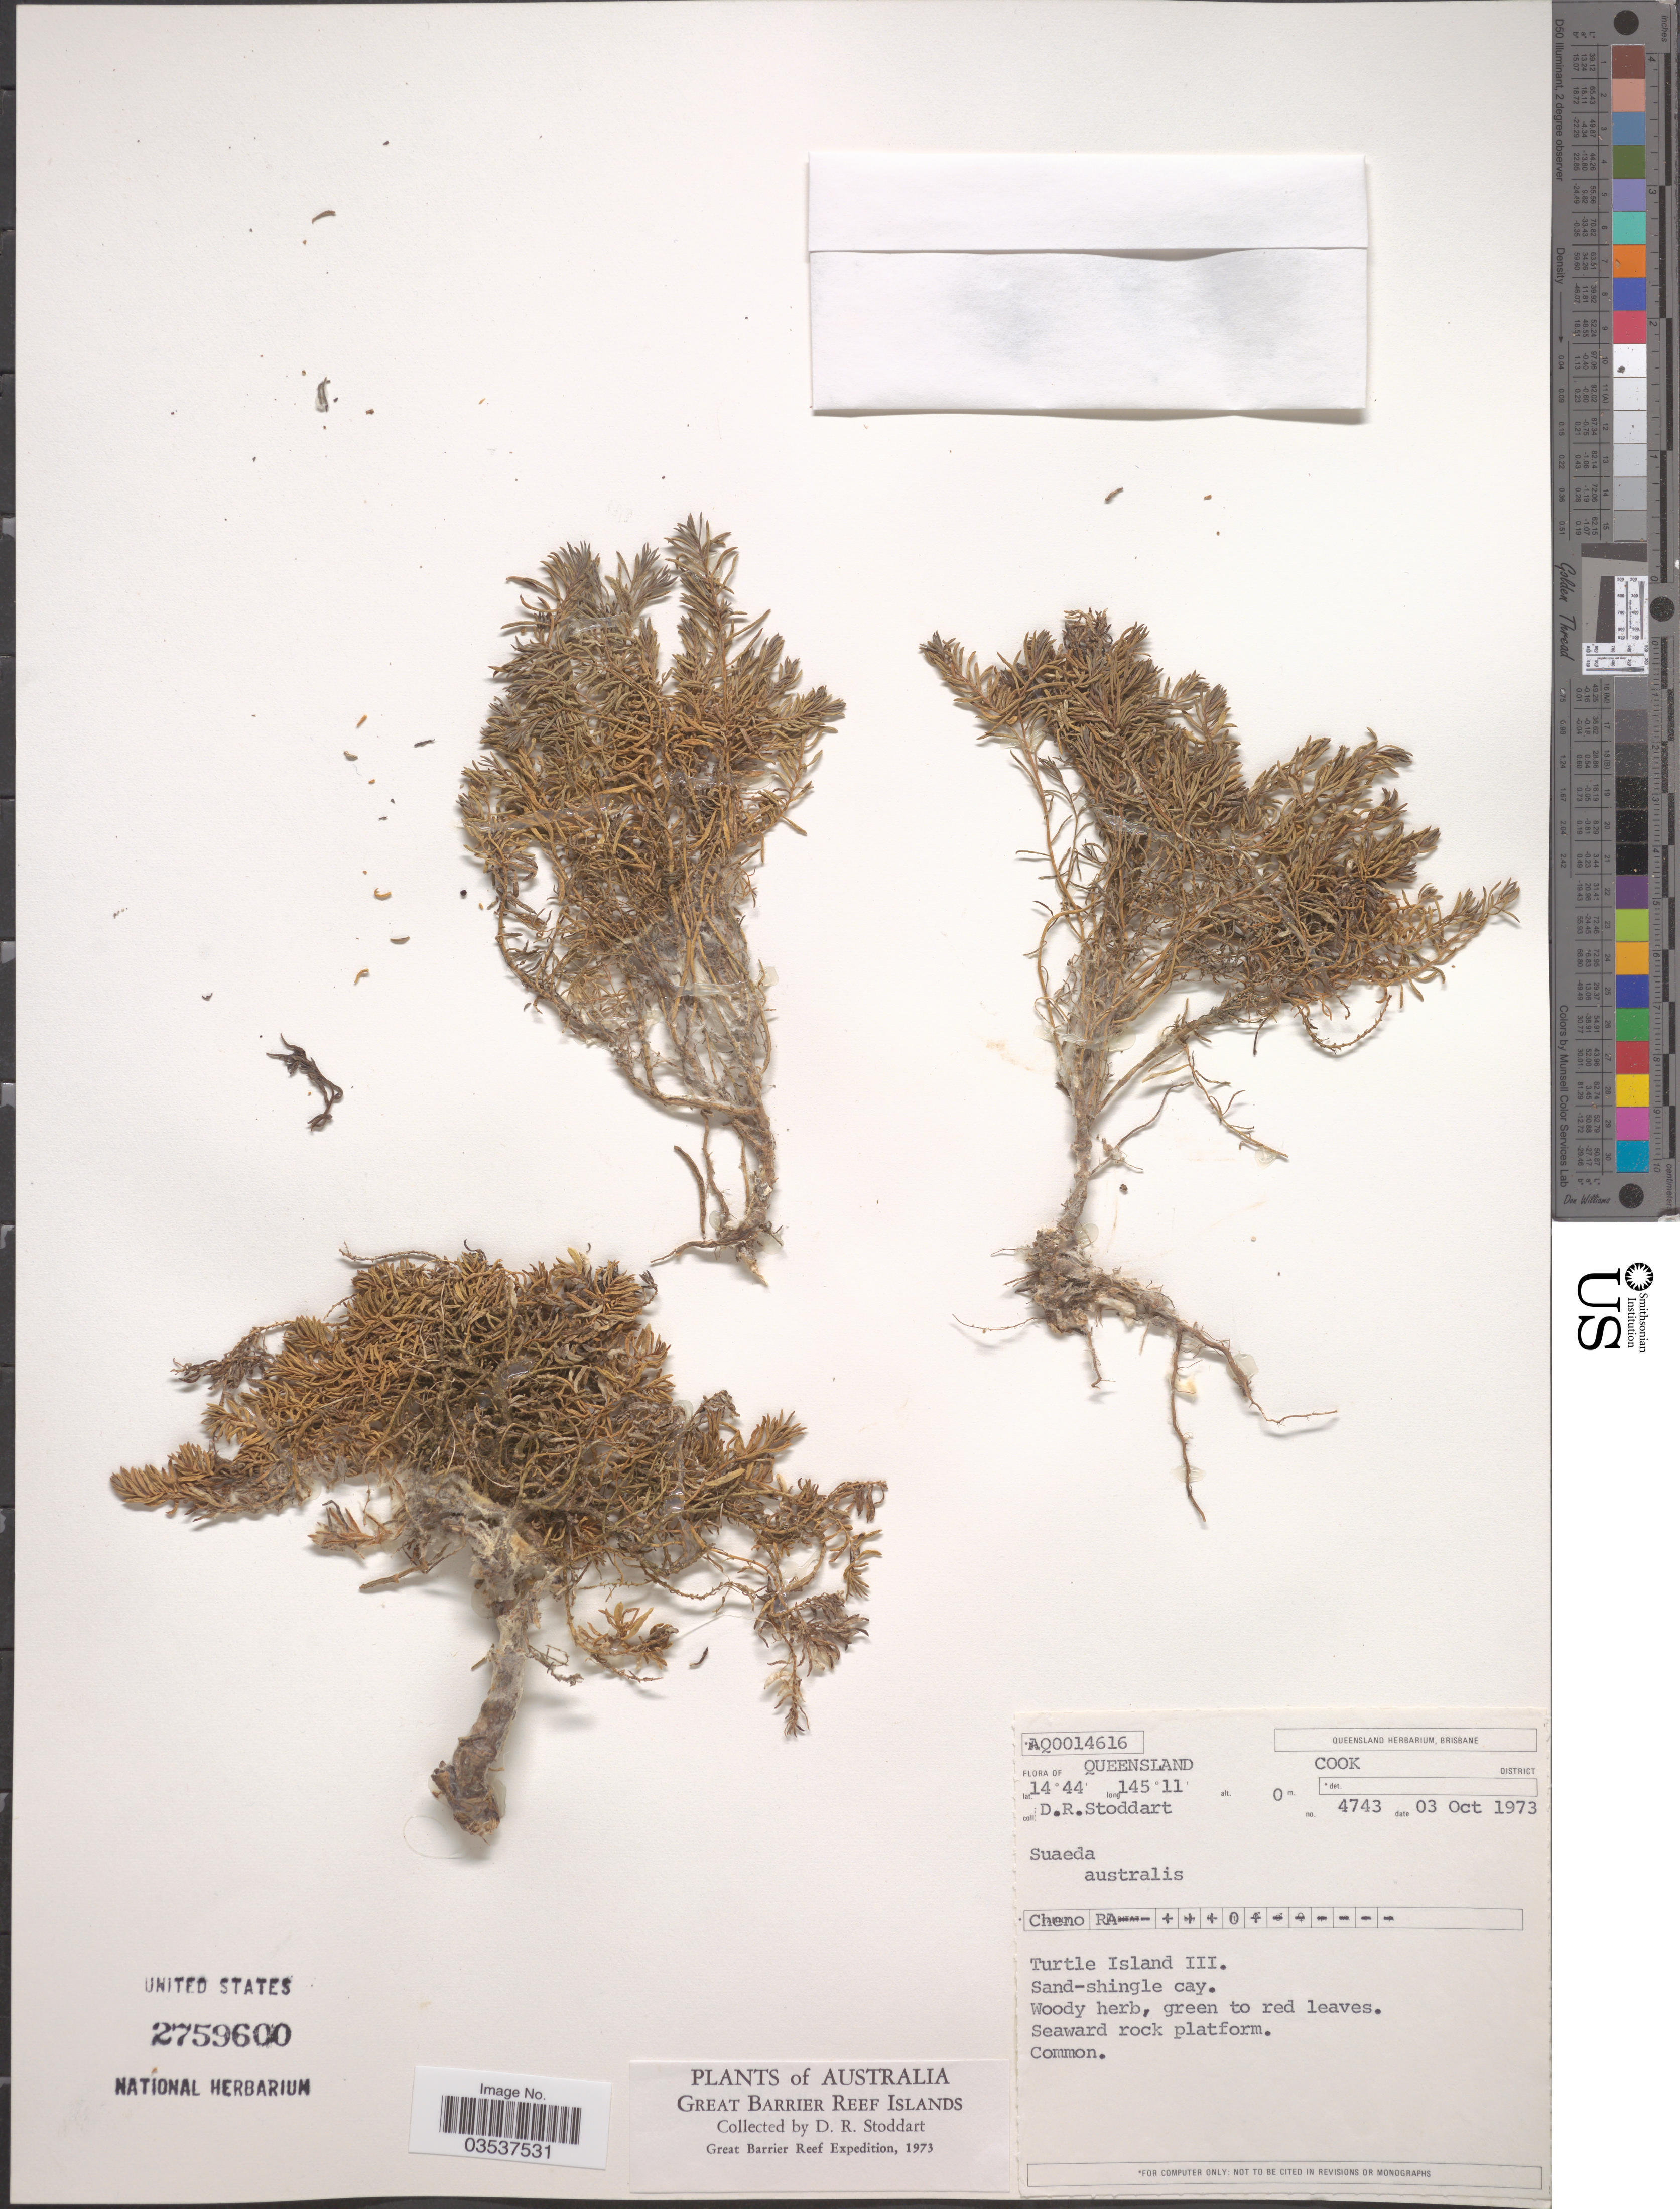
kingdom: Plantae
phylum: Tracheophyta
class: Magnoliopsida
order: Caryophyllales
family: Amaranthaceae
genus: Suaeda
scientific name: Suaeda australis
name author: (R. Br.) Moq.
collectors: D. R. Stoddart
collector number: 4743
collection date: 1973-10-03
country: Australia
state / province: Queensland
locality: Great Barrier Reef Islands. Cook District. Turtle Island III.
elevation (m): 0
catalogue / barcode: US 2759600